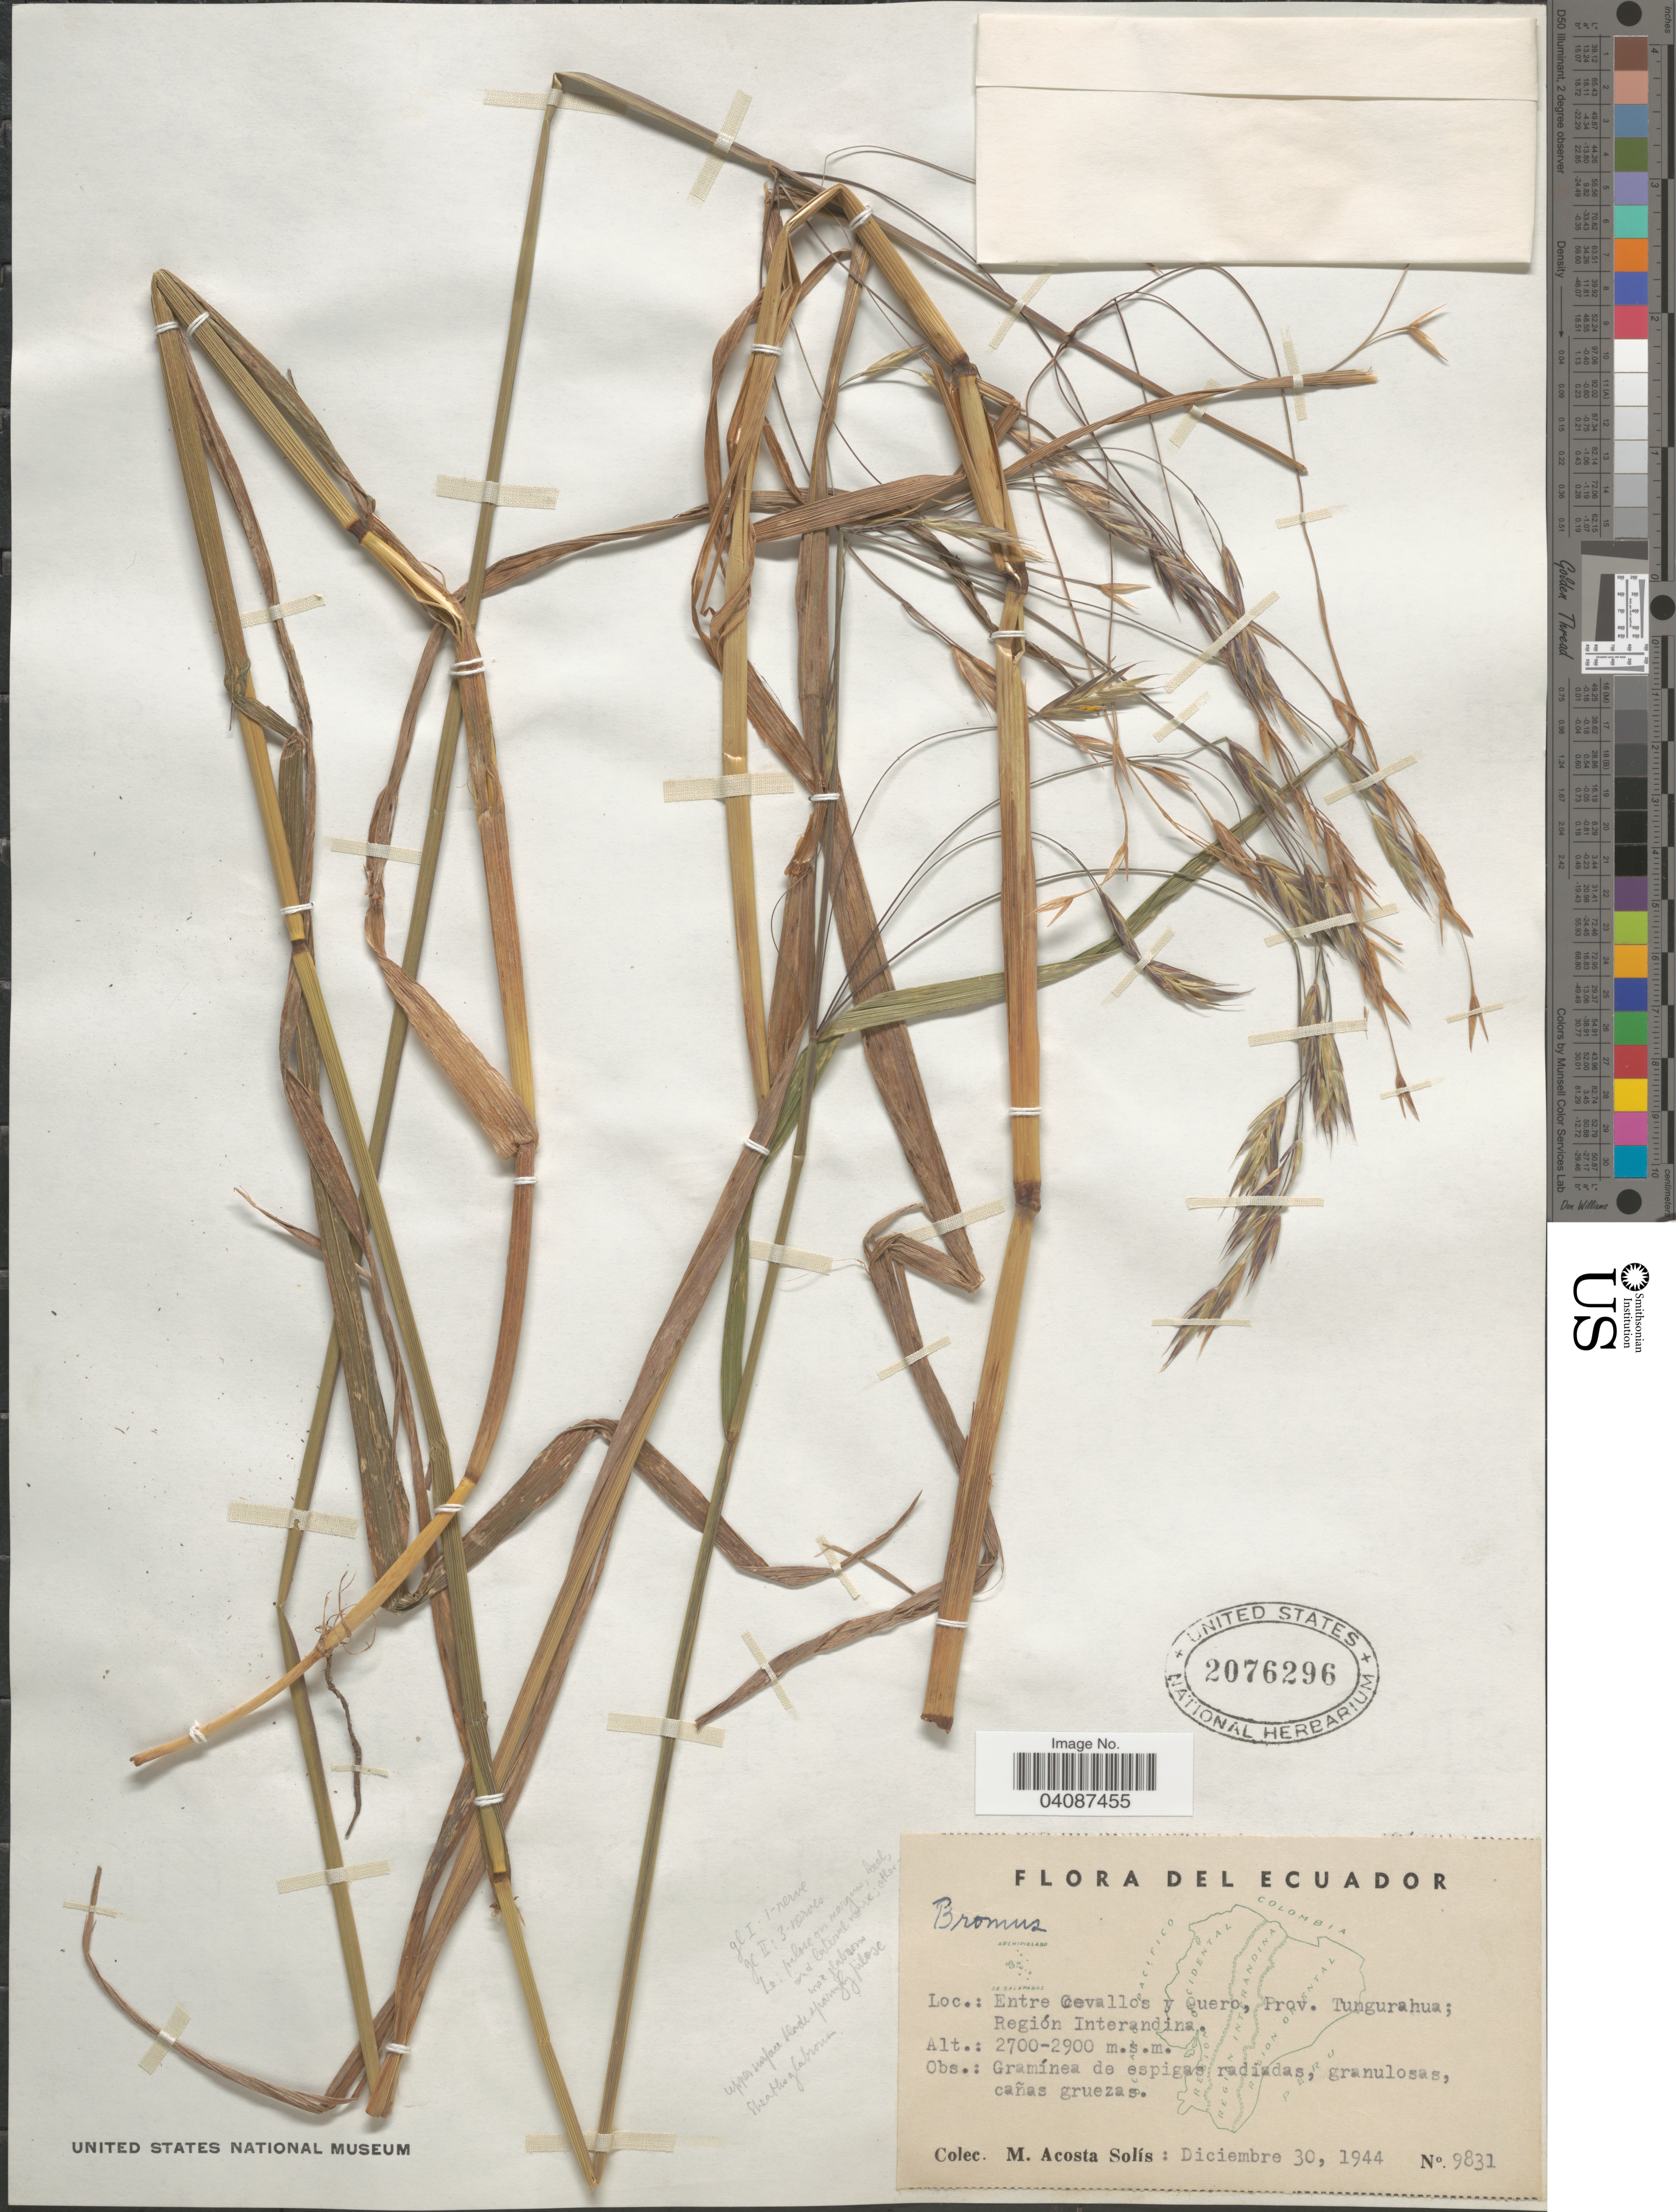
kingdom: Plantae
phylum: Tracheophyta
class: Liliopsida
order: Poales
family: Poaceae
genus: Bromus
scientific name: Bromus sp.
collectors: M. Acosta Solis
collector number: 9831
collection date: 1944-12-30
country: Ecuador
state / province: Tungurahua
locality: Entre Cevallos y Quero; Región Interandina.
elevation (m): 2700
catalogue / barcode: US 2076296